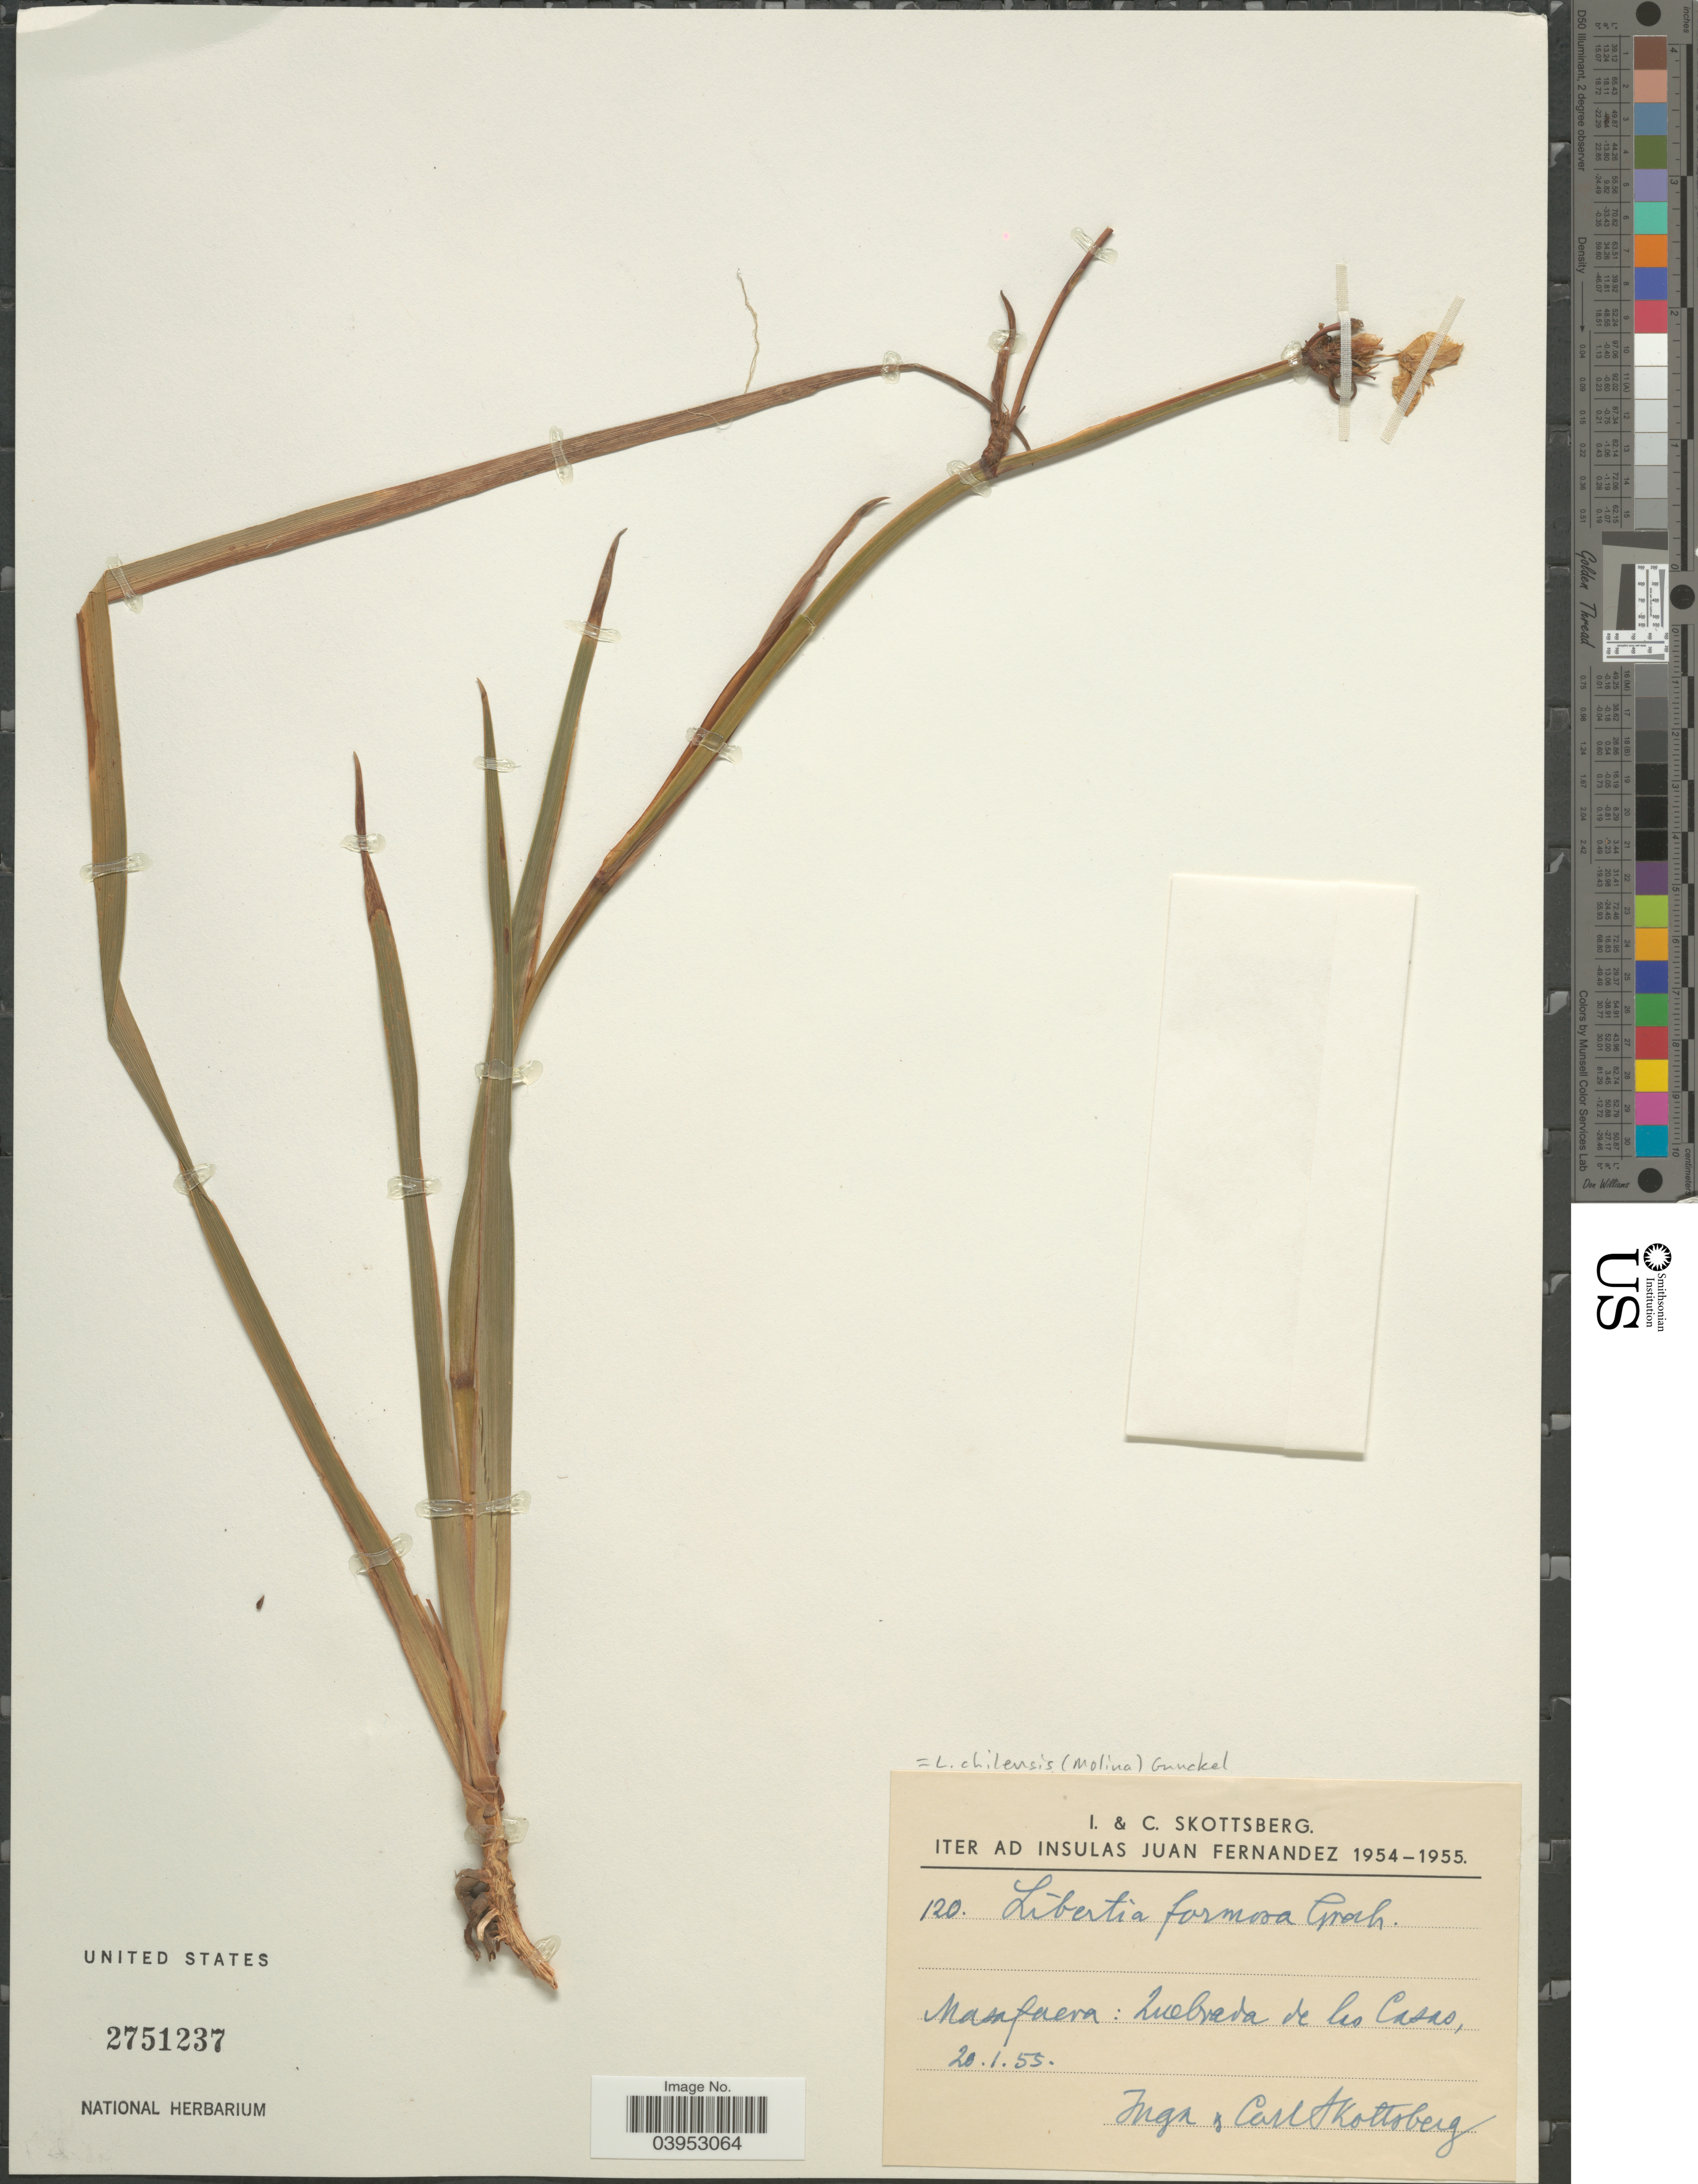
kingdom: Plantae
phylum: Tracheophyta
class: Liliopsida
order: Asparagales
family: Iridaceae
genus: Libertia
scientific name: Libertia chilensis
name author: (Molina) Gunckel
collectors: I. Skottsberg & C. Skottsberg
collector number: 120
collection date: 1955-01-20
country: Chile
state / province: Valparaíso (V)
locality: Iter ad Insulas Juan Fernandez. Masafuera: Quebrada de las Casas.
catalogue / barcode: US 2751237